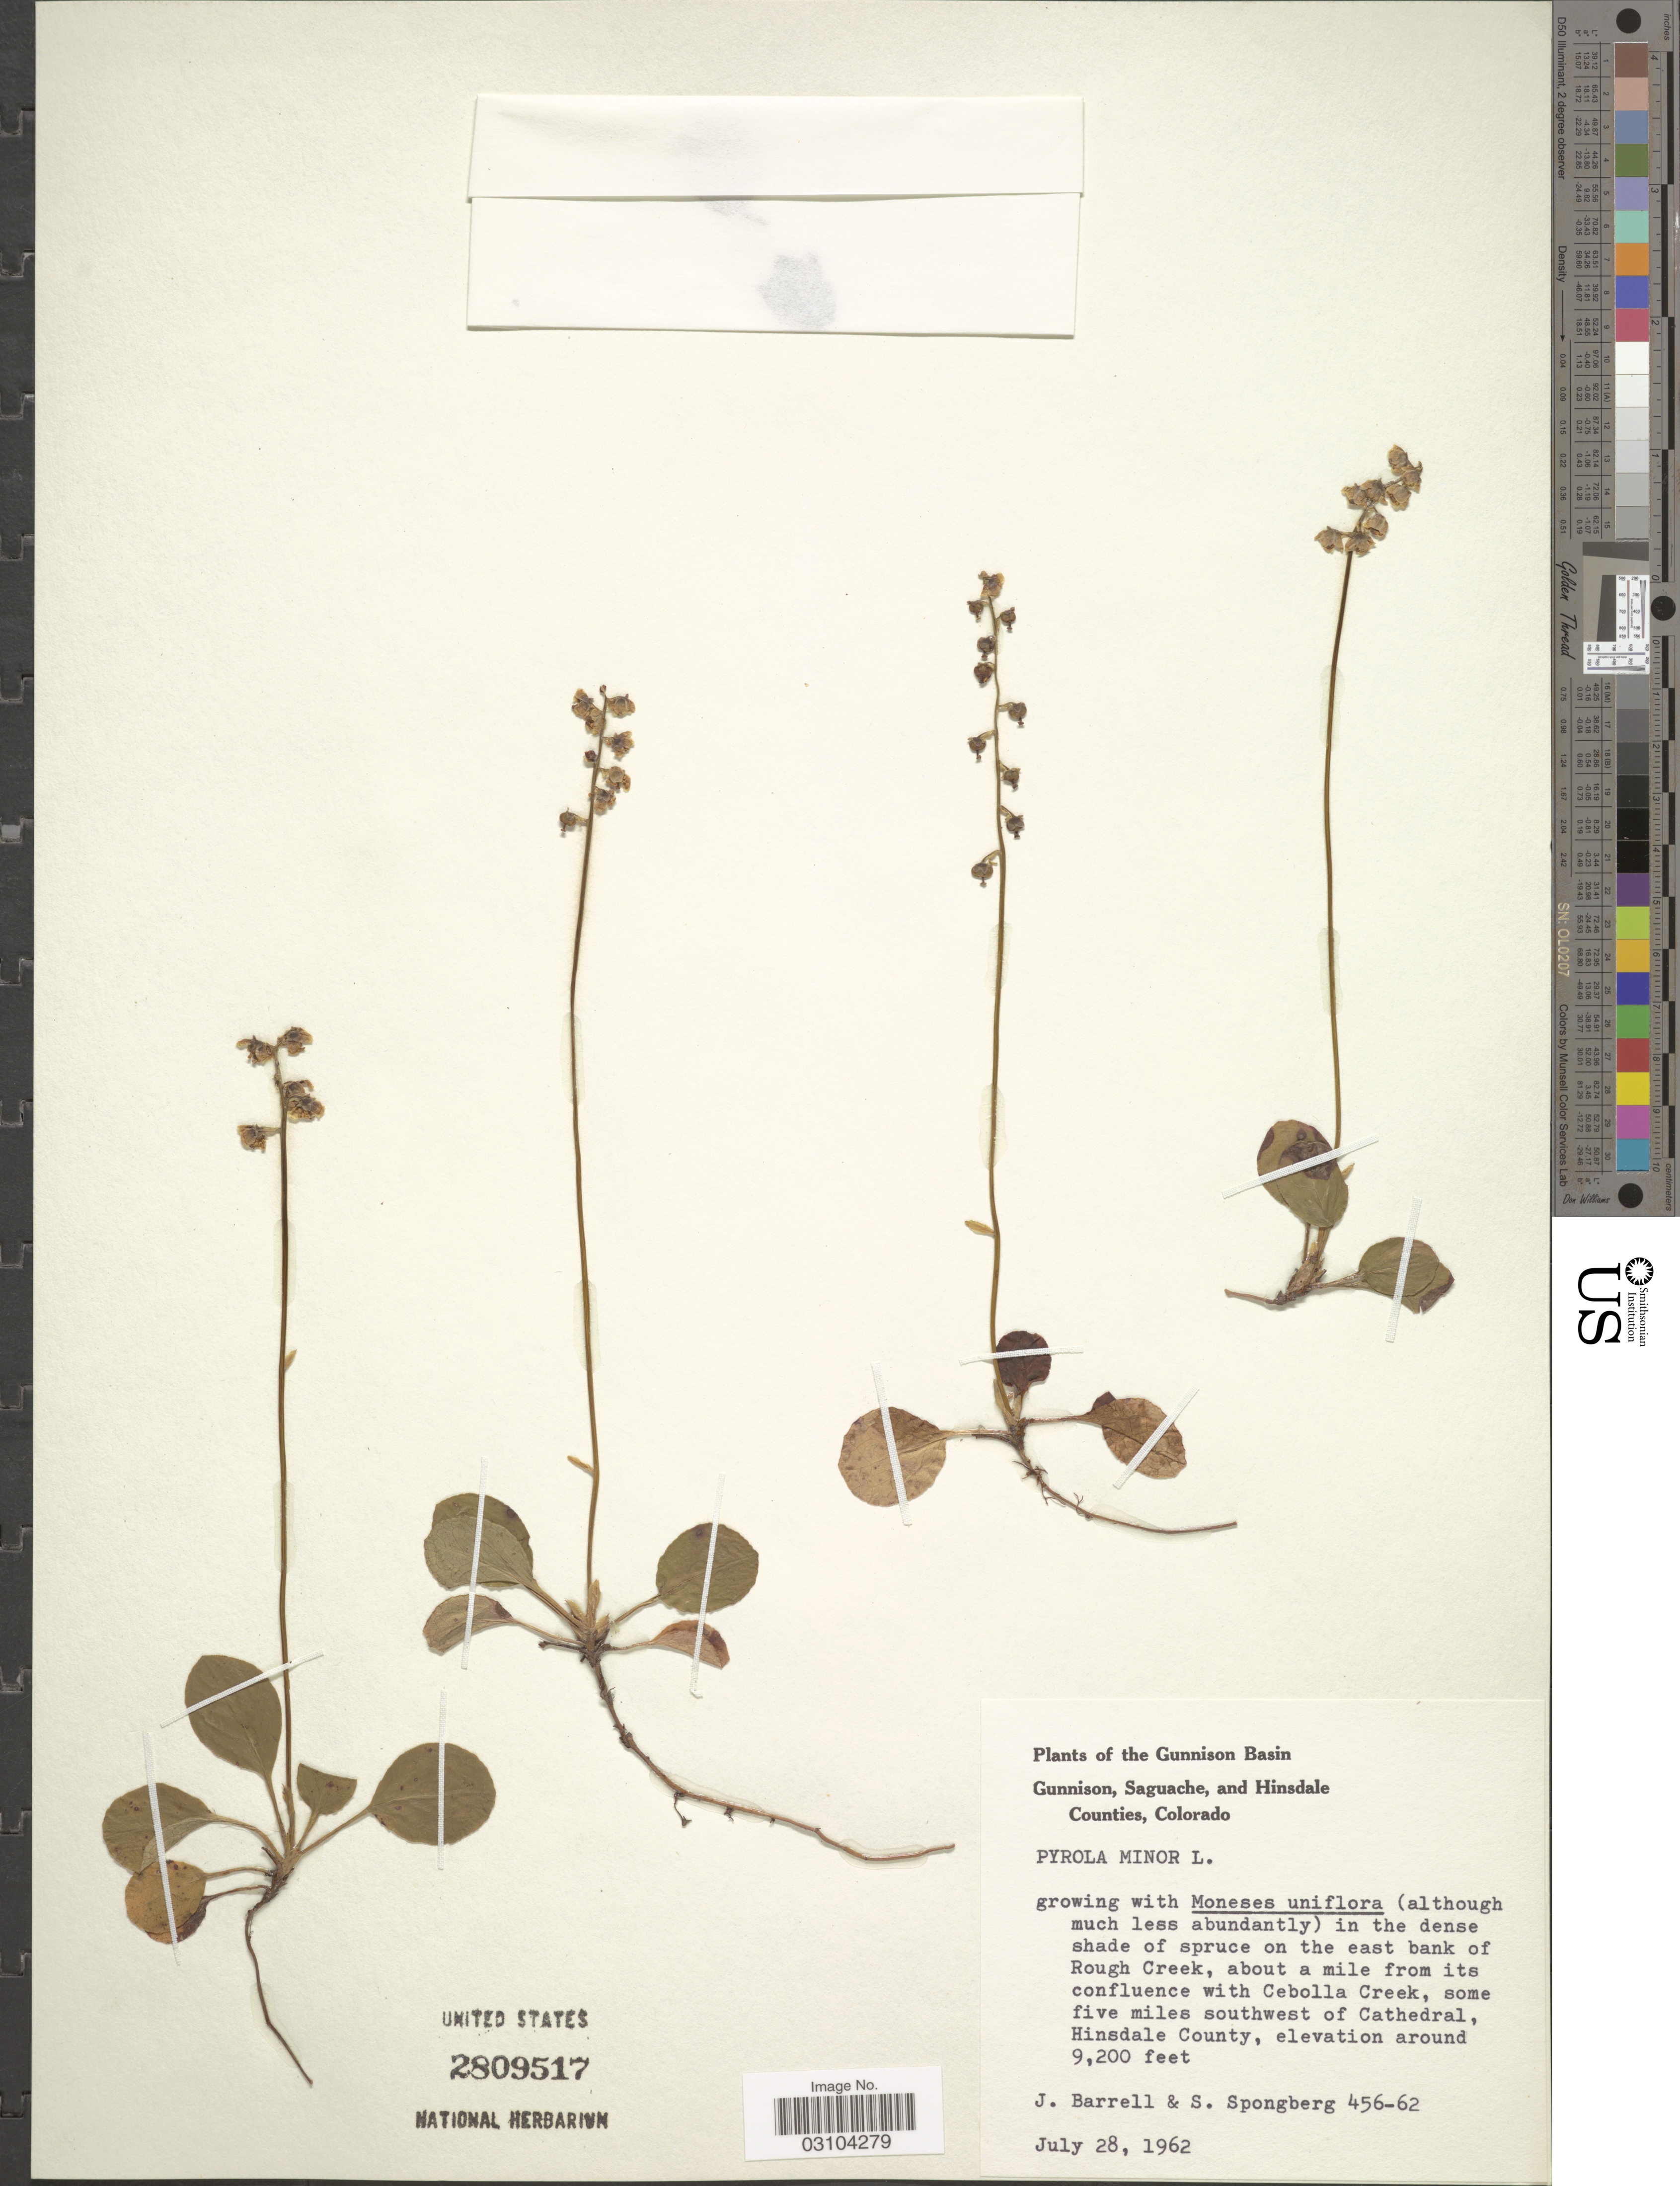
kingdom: Plantae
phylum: Tracheophyta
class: Magnoliopsida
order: Ericales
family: Ericaceae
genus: Pyrola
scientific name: Pyrola minor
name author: L.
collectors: J. Barrell & S. A.Spongberg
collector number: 456-62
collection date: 1962-07-28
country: United States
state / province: Colorado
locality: In the dense shade of spruce on the east bank of Rough Creek, about a mile from its confluence with Cebolla Creek, some five miles southwest of Cathedral, Hinsdale County.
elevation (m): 2804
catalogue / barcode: US 2809517